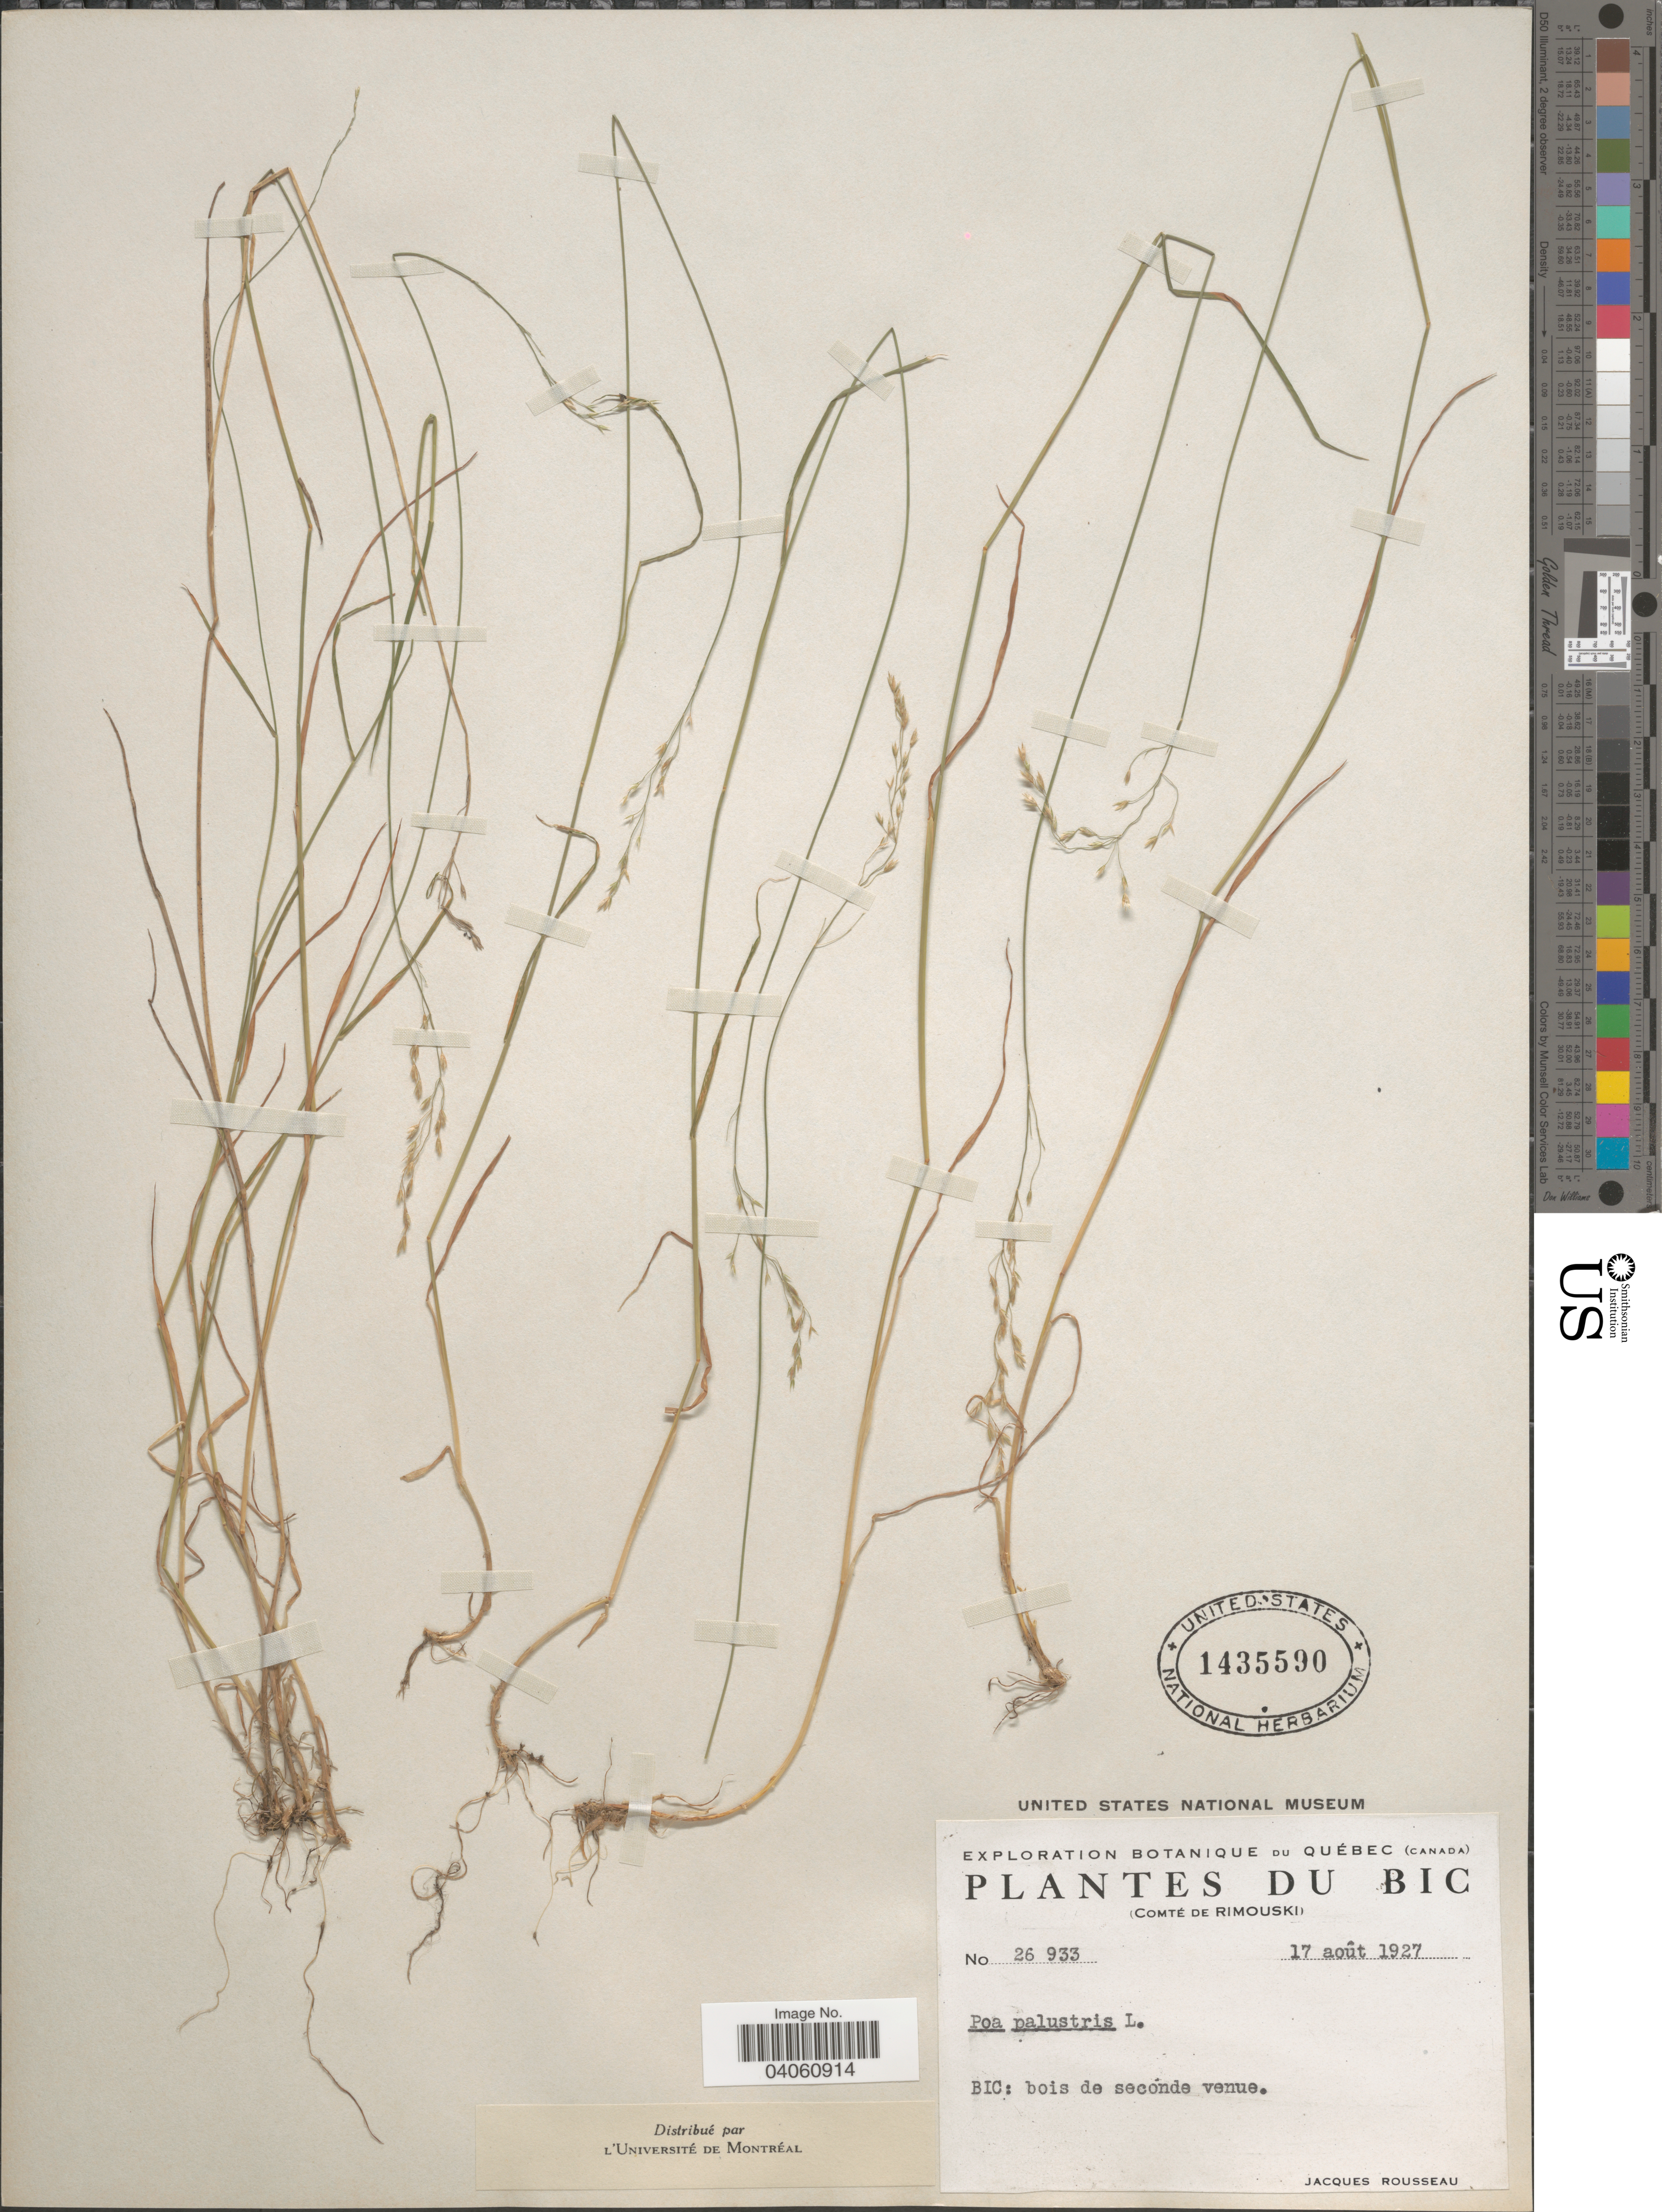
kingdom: Plantae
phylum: Tracheophyta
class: Liliopsida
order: Poales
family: Poaceae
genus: Poa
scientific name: Poa palustris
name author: L.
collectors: J. Rousseau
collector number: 26933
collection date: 1927-08-17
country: Canada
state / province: Quebec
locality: BIC. (Comté de Rimouski). BIC: bois de secónde venue.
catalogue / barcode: US 1435590